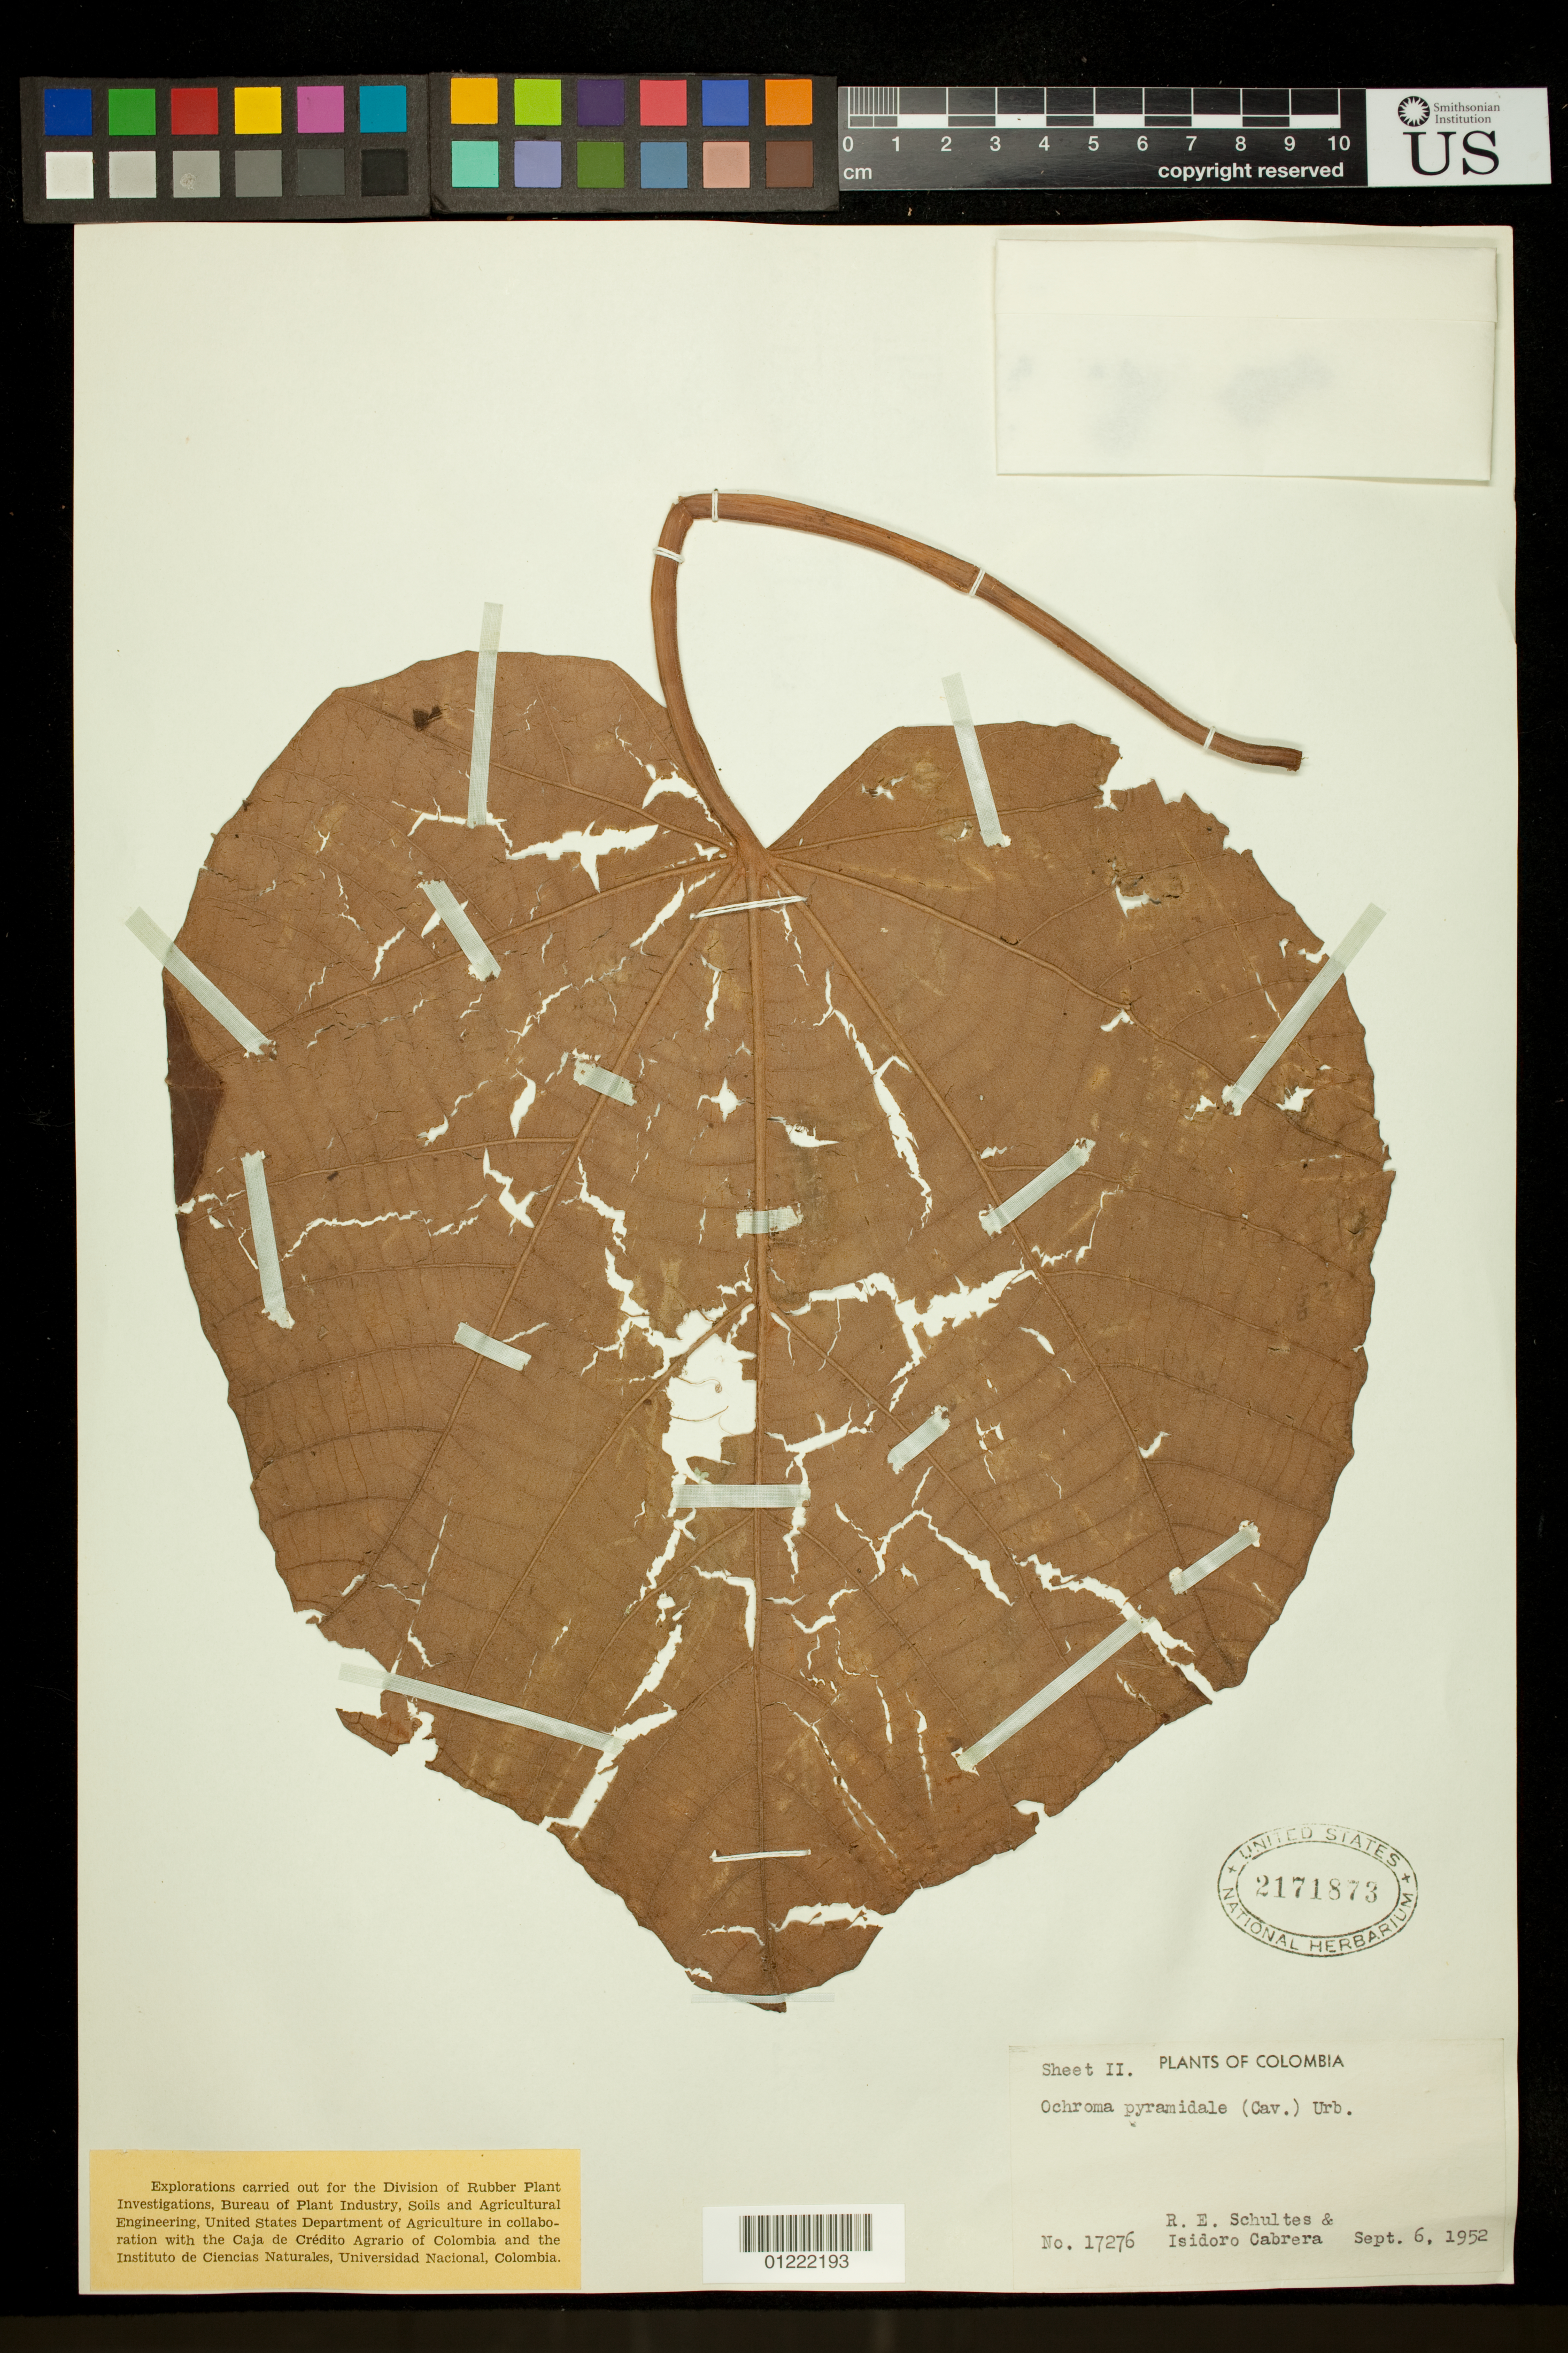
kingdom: Plantae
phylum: Tracheophyta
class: Magnoliopsida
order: Malvales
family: Malvaceae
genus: Ochroma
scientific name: Ochroma pyramidale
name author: (Cav. ex Lam.) Urb.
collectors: R. E. Schultes & I. Cabrera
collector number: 17276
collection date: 1952-09-06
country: Colombia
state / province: Vaupés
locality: Rio Piraparana (tributary of Rio Apaporis): Cana Teemeena,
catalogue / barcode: US 2171873